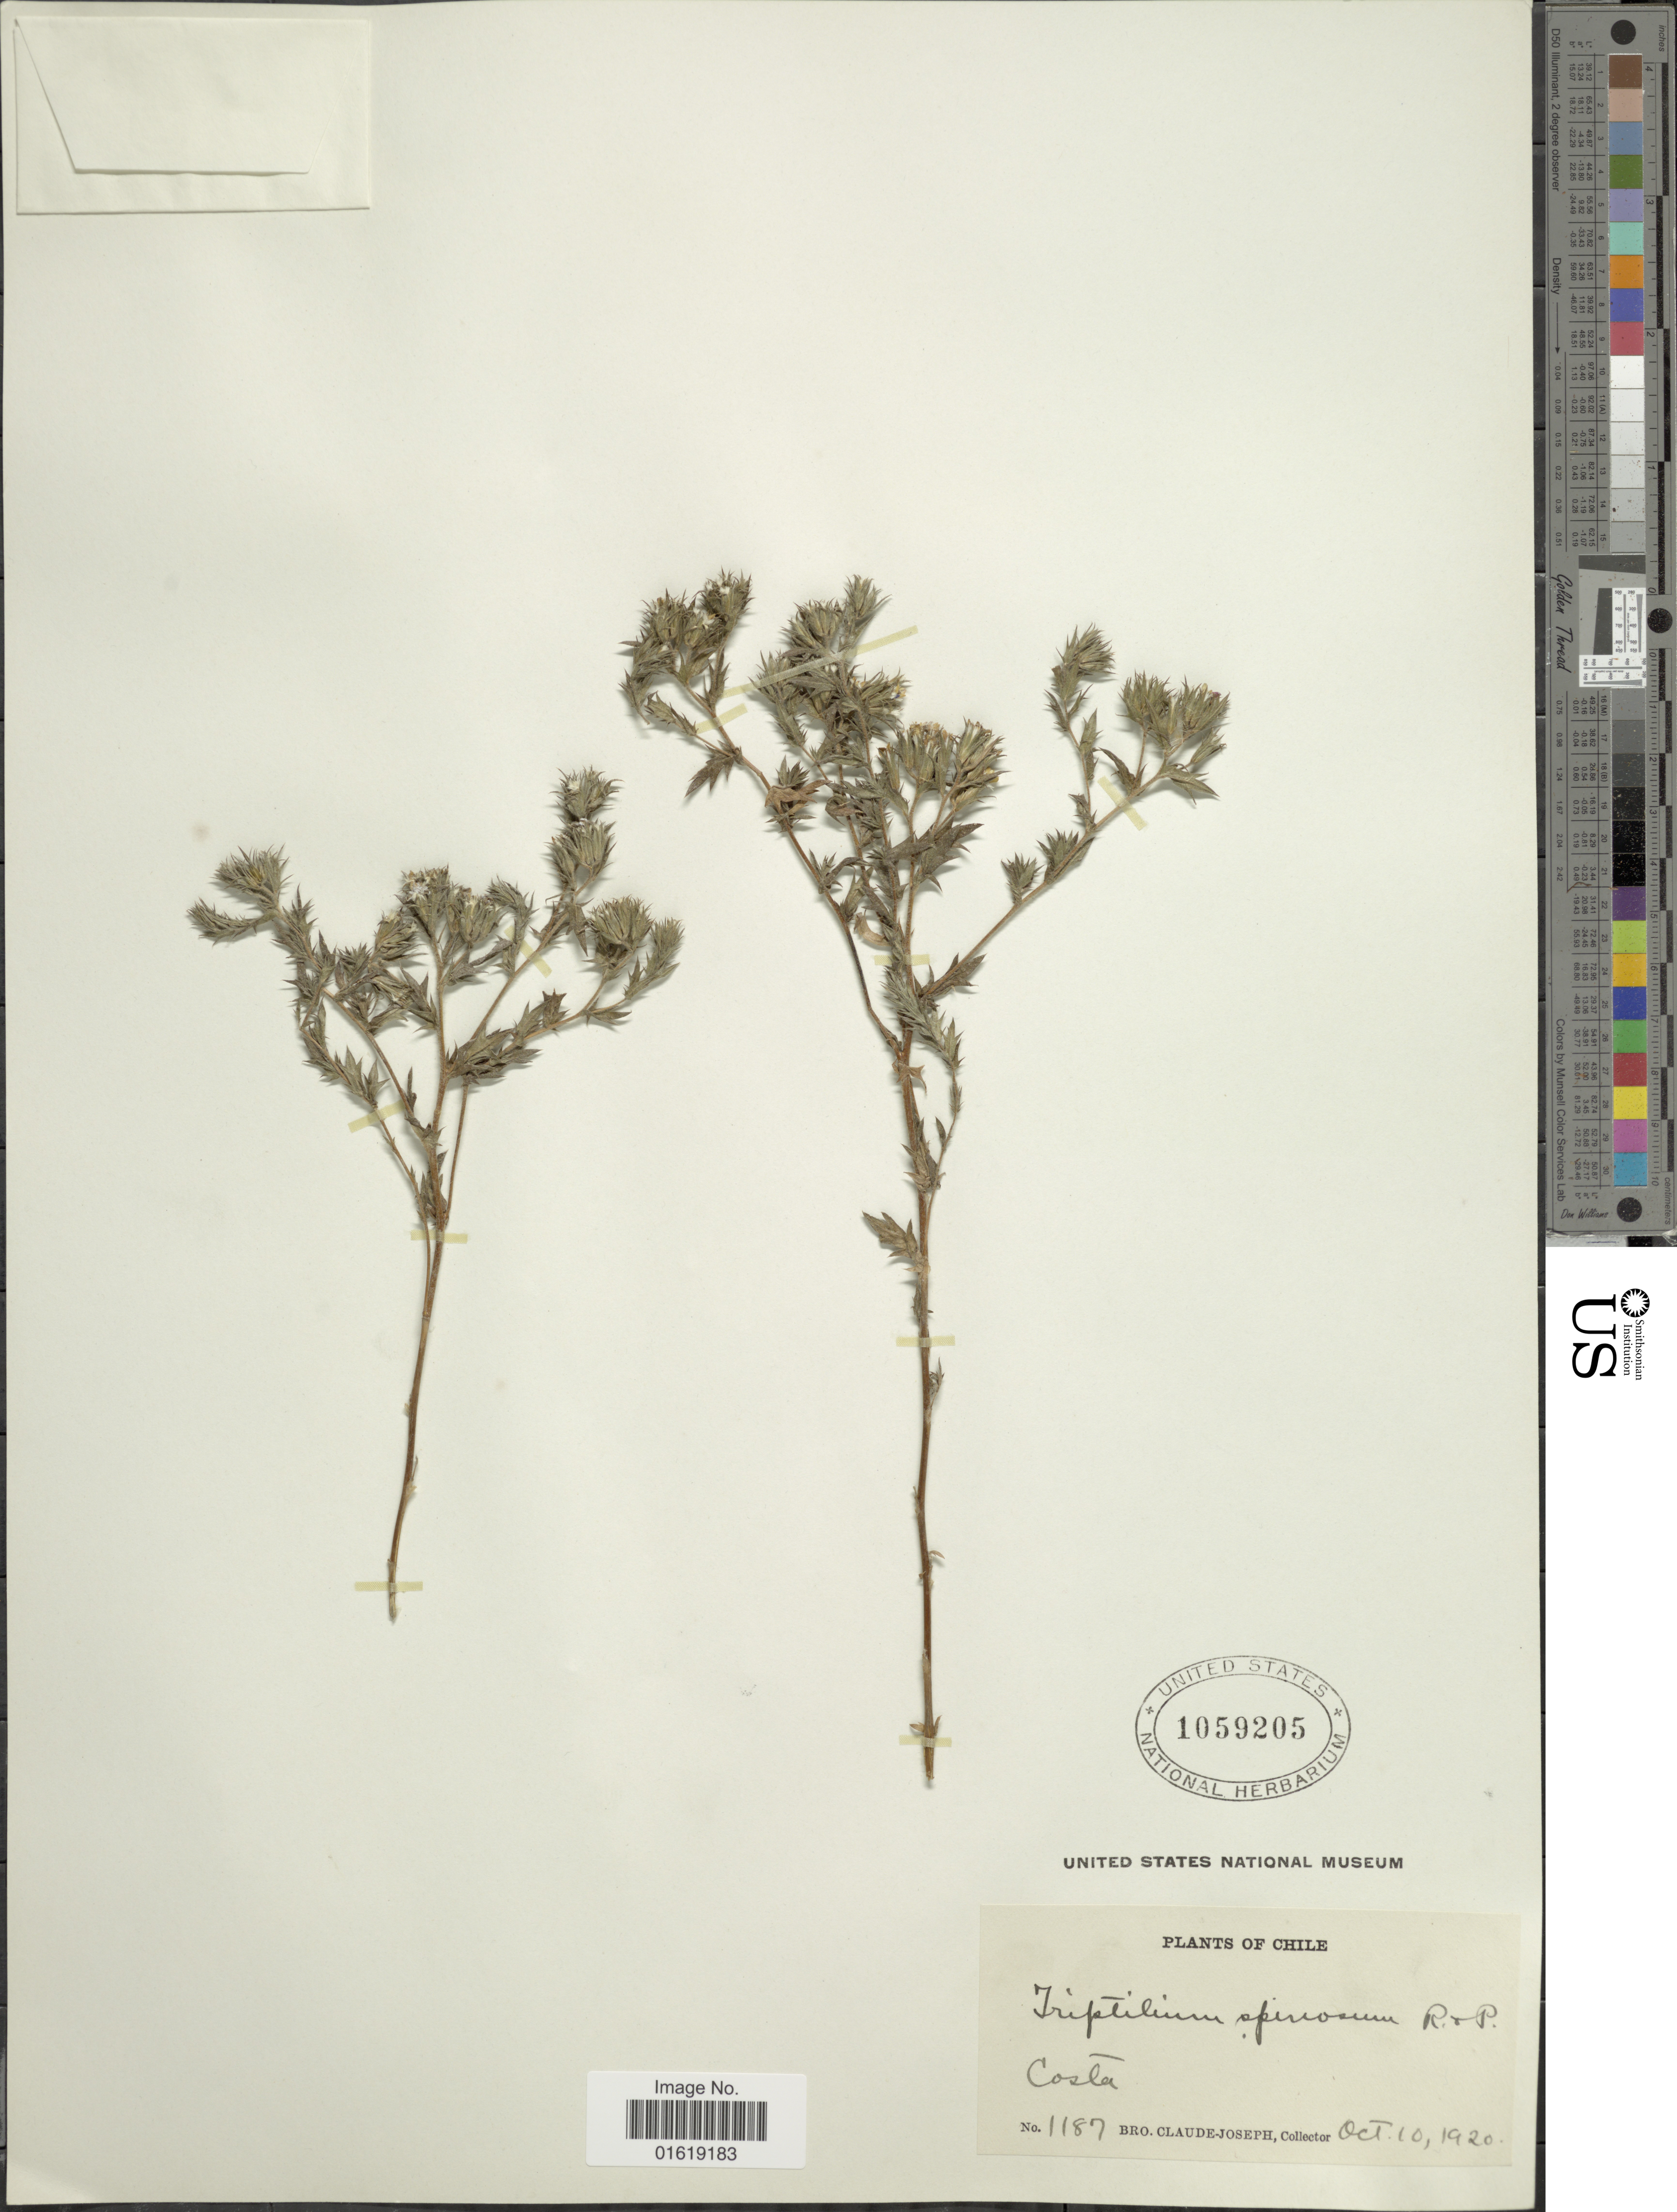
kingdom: Plantae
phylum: Tracheophyta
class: Magnoliopsida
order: Asterales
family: Asteraceae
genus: Triptilion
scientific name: Triptilion spinosum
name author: Ruiz & Pav.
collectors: Bro. Claude-Joseph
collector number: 1187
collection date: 1920-10-10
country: Chile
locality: Costa.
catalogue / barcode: US 1059205